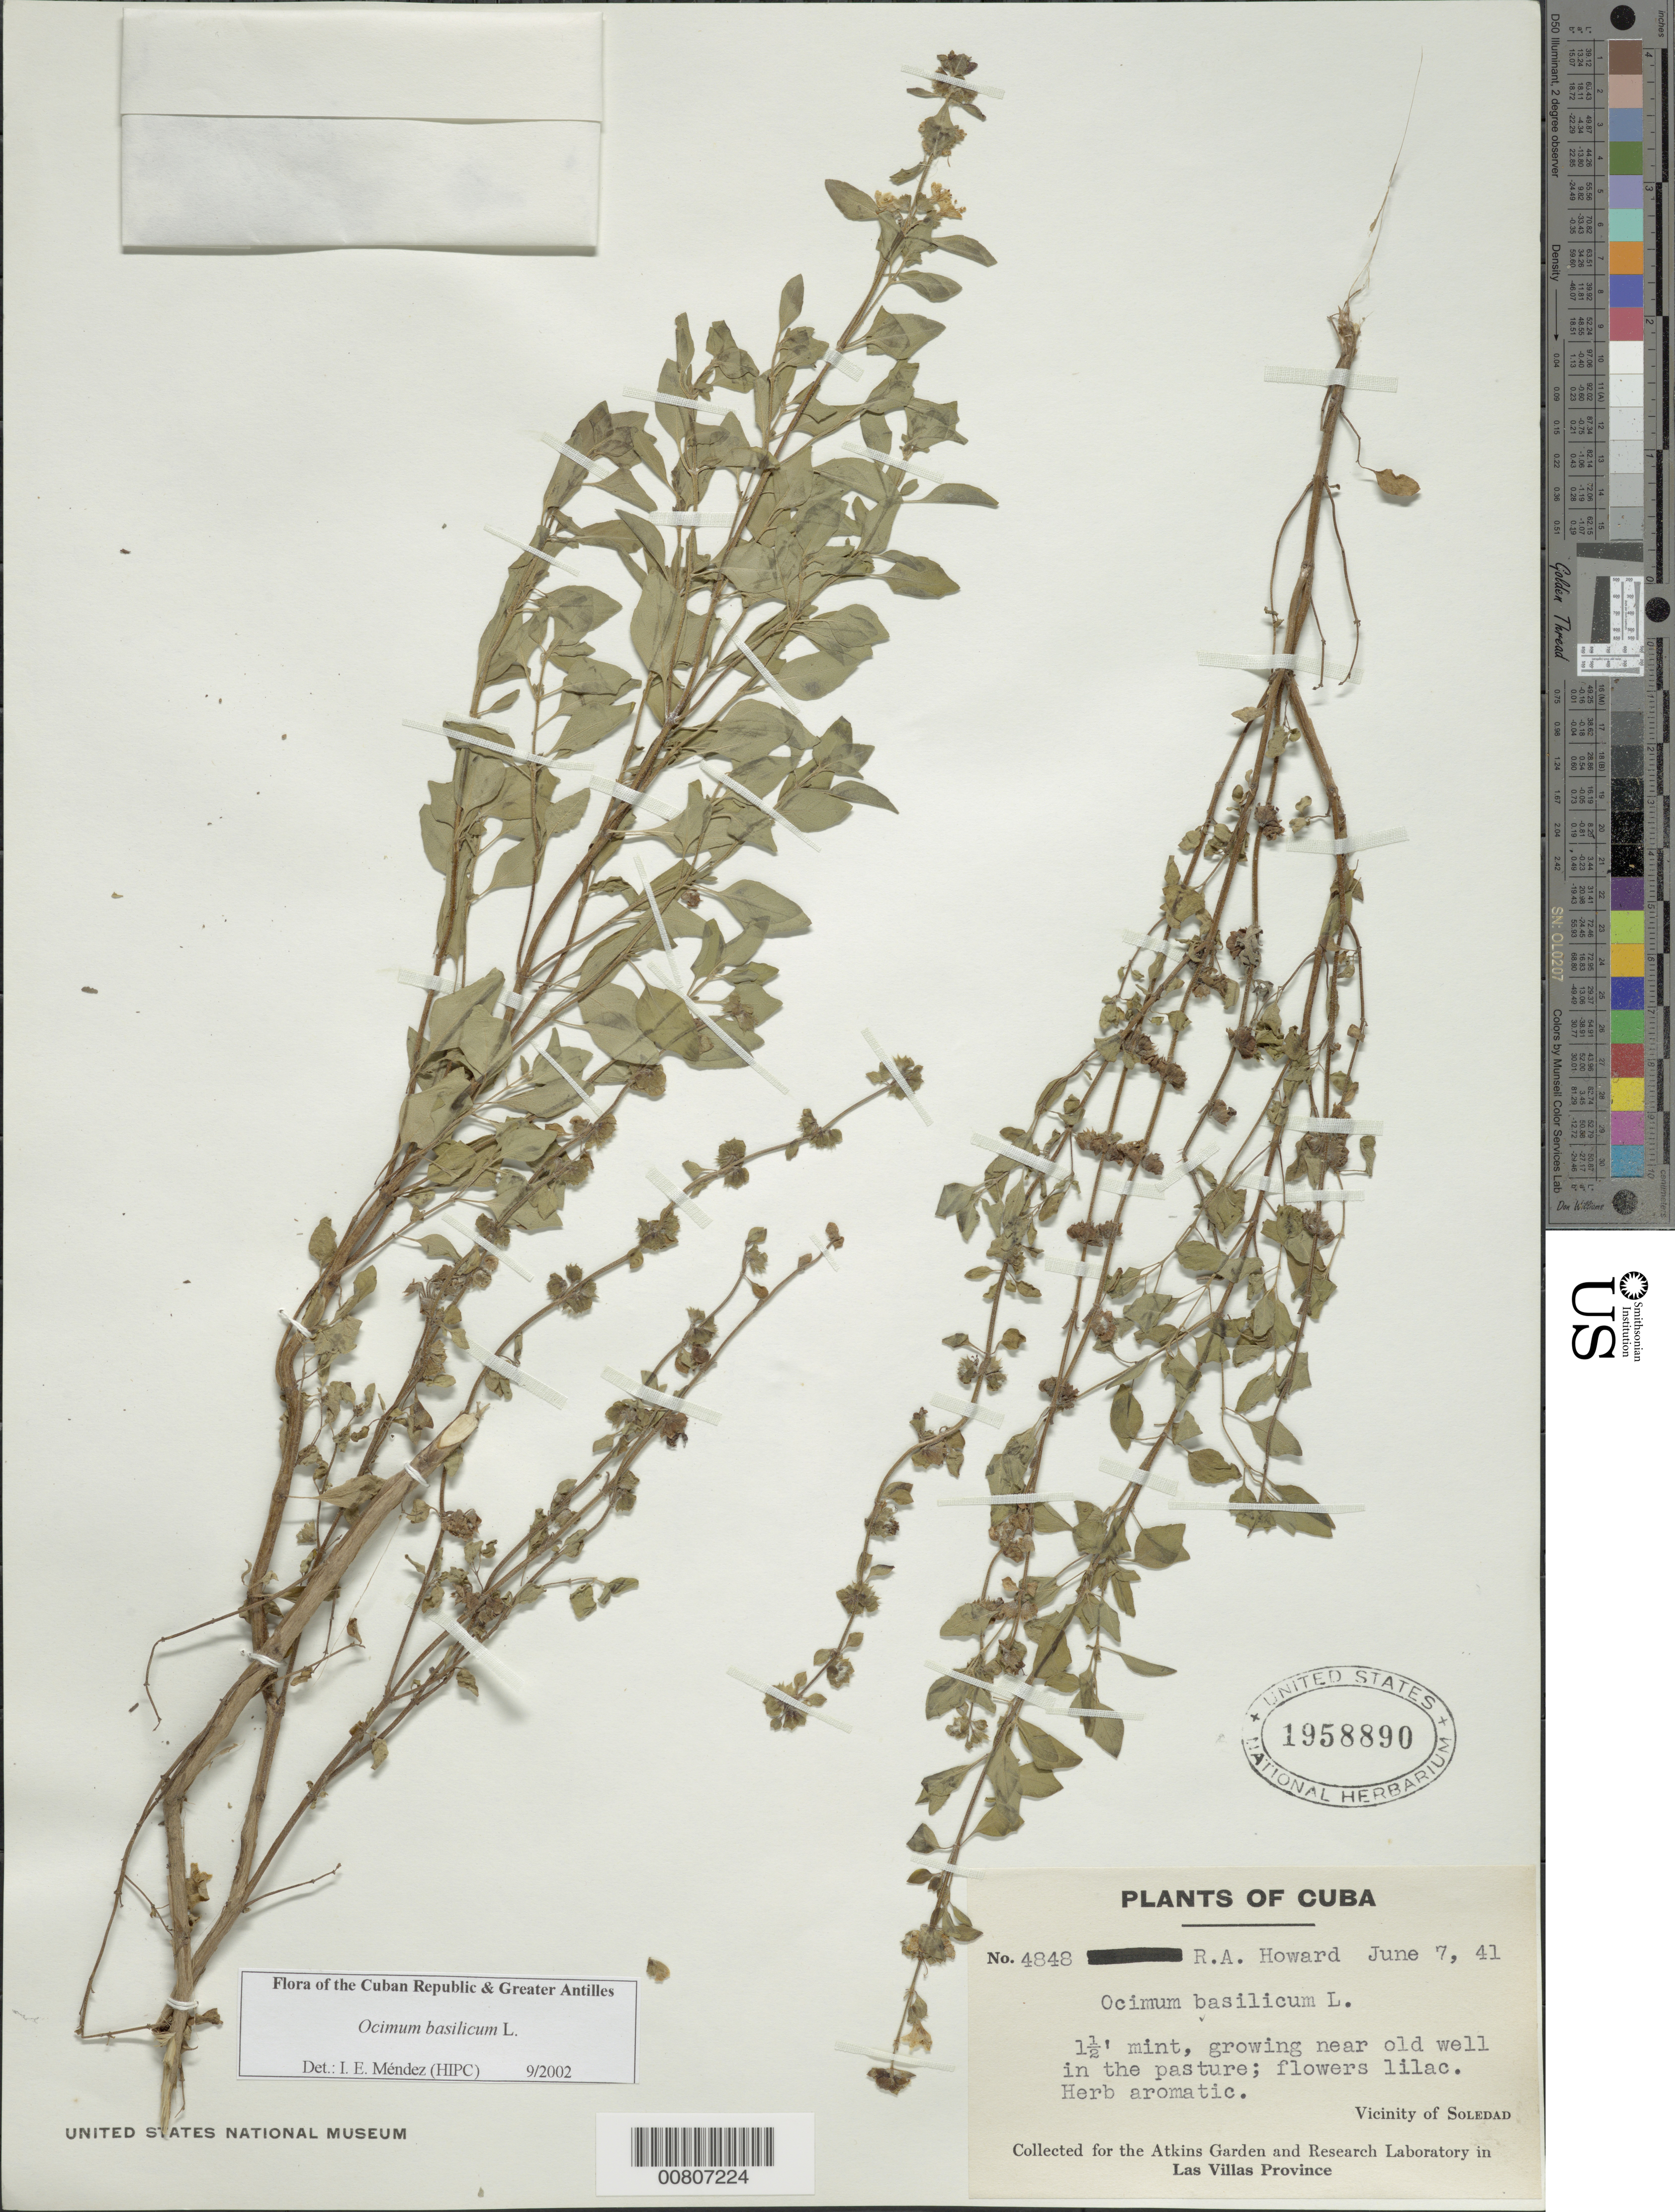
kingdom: Plantae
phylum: Tracheophyta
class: Magnoliopsida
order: Lamiales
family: Lamiaceae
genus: Ocimum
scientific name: Ocimum basilicum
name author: L.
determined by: Méndez, Isidro E., (HIPC)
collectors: R. A. Howard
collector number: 4848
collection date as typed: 07 Jun 1941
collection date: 1941-06-07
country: Cuba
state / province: Cienfuegos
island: Cuba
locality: Soledad vicinity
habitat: Growing near old well in pasture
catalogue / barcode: US 1958890